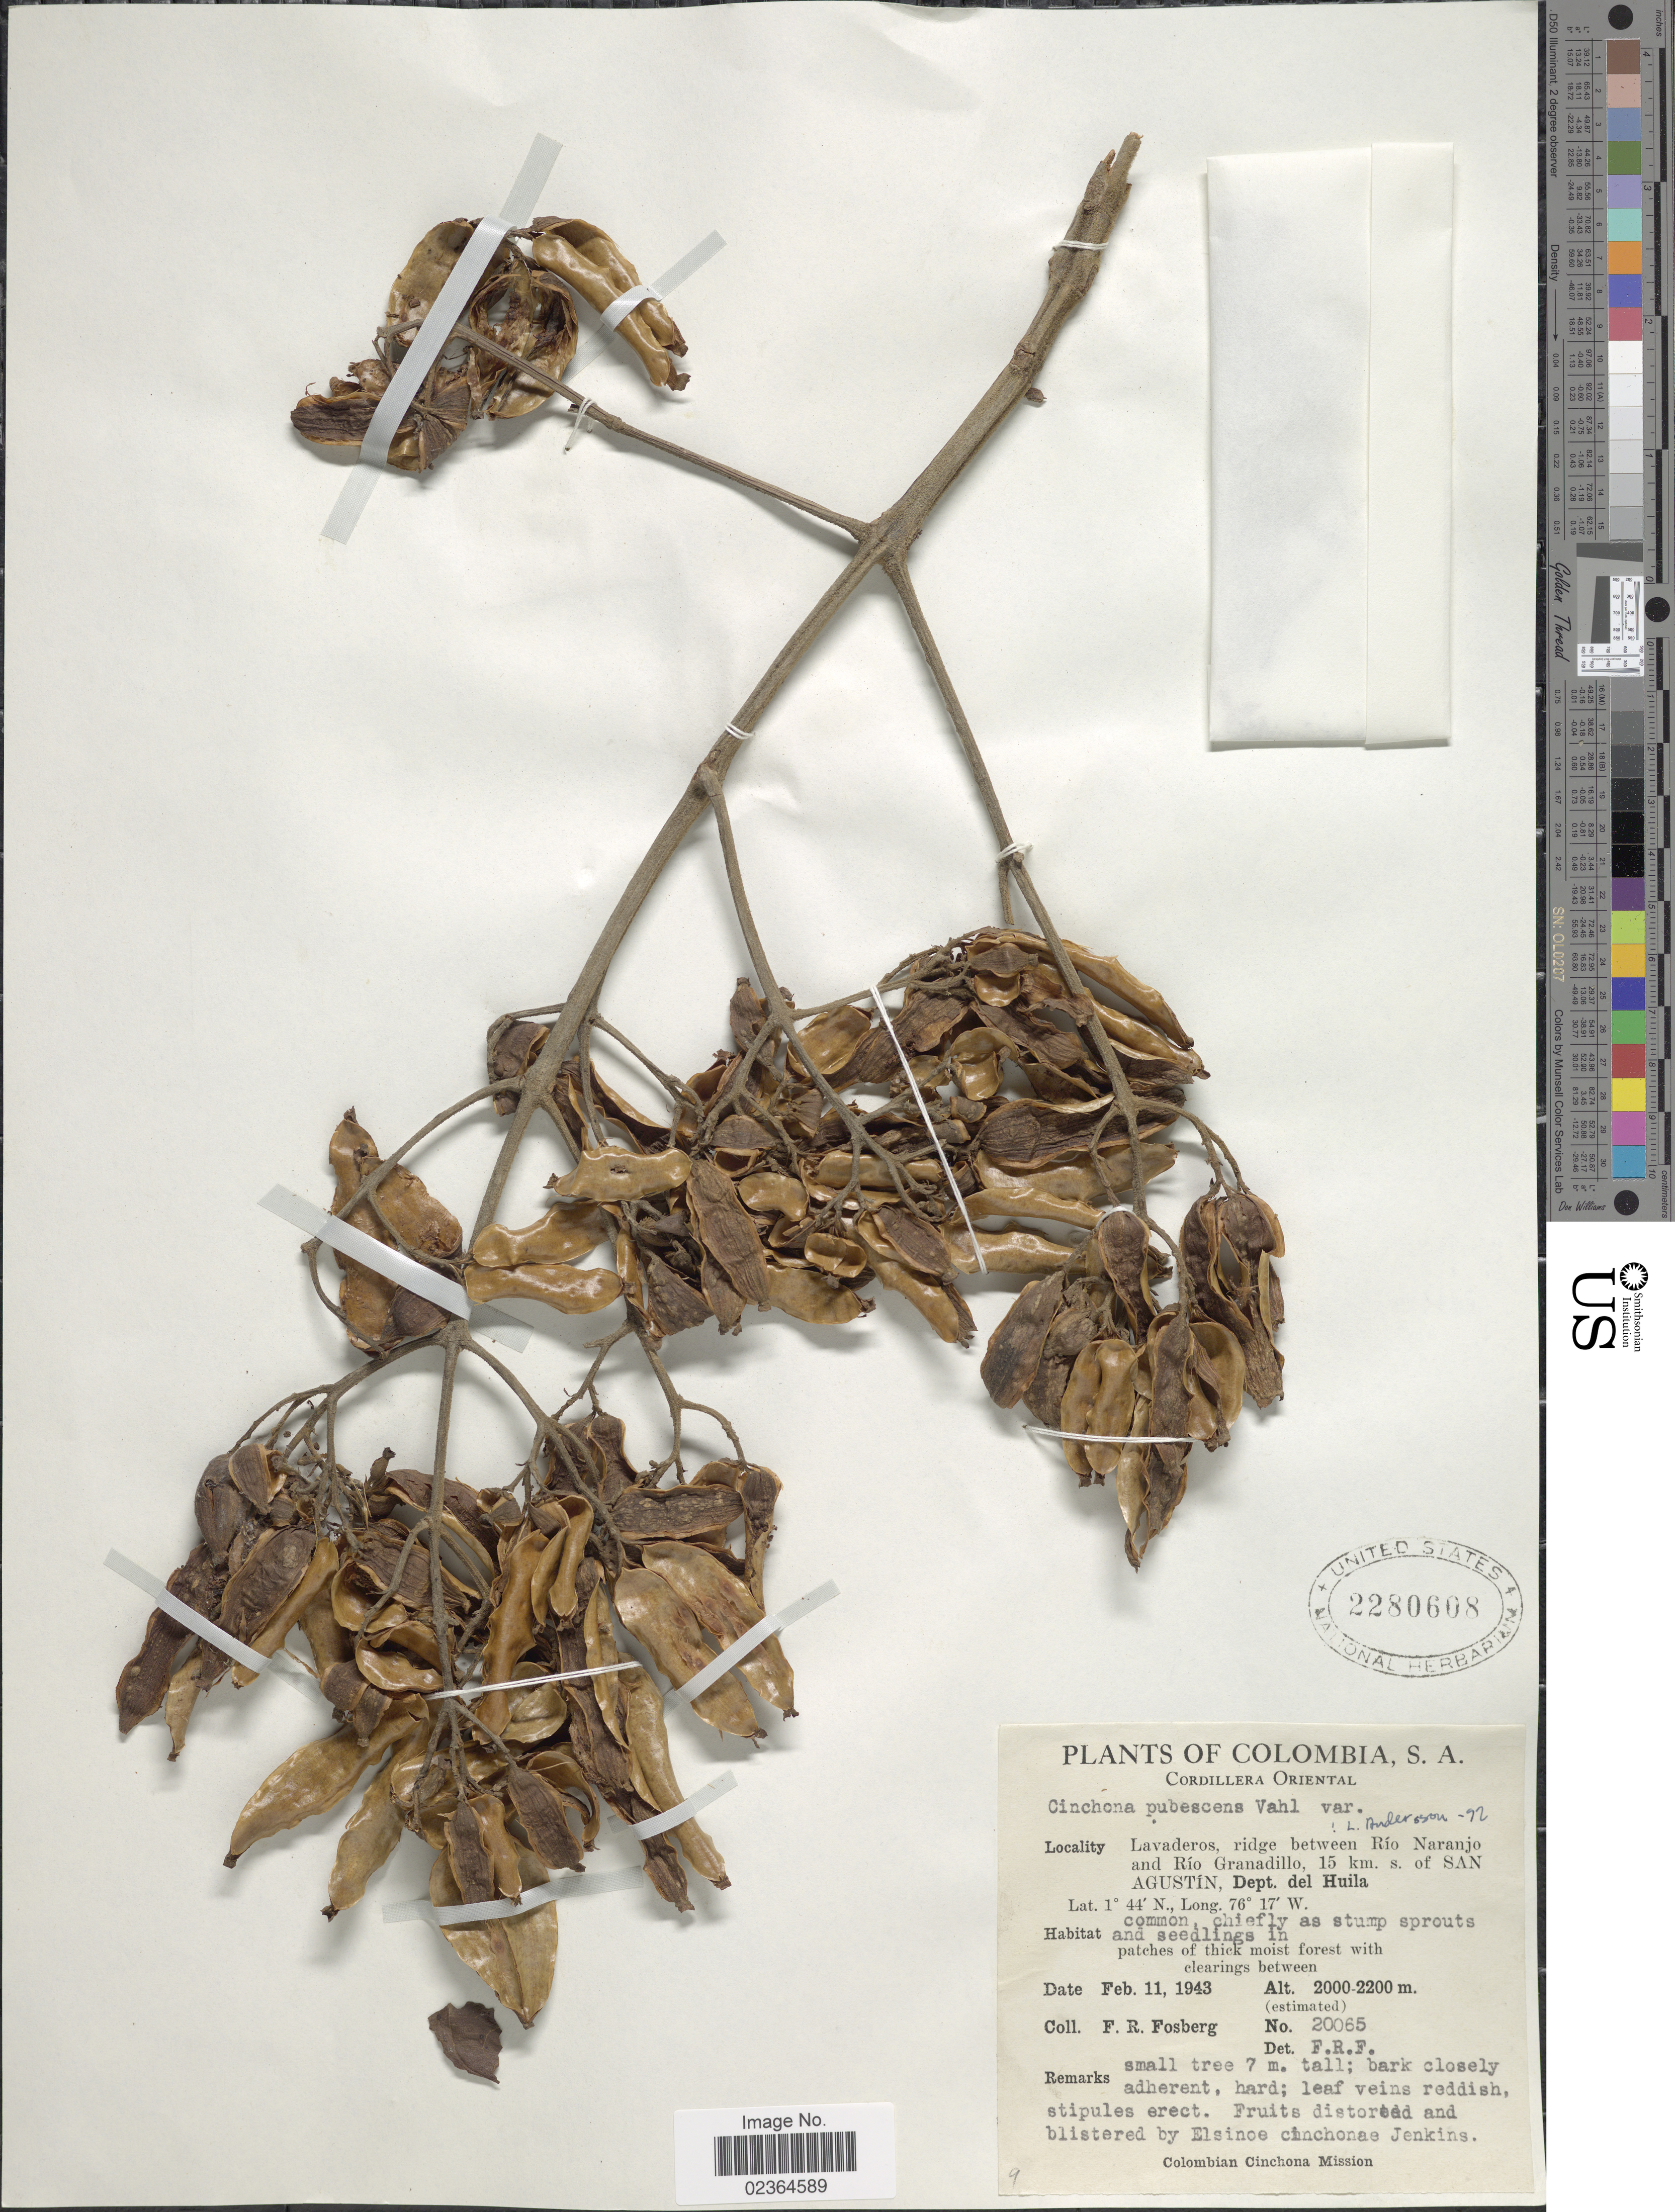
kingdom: Plantae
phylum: Tracheophyta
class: Magnoliopsida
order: Gentianales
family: Rubiaceae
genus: Cinchona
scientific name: Cinchona pubescens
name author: Vahl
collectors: F. R. Fosberg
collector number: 20065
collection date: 1943-02-11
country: Colombia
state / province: Huila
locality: Cordillera Oriental. Lavaderos, ridge between Río Naranjo and Río Granadillo, 15 km. s. of San Agustín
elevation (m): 2000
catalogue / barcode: US 2280608